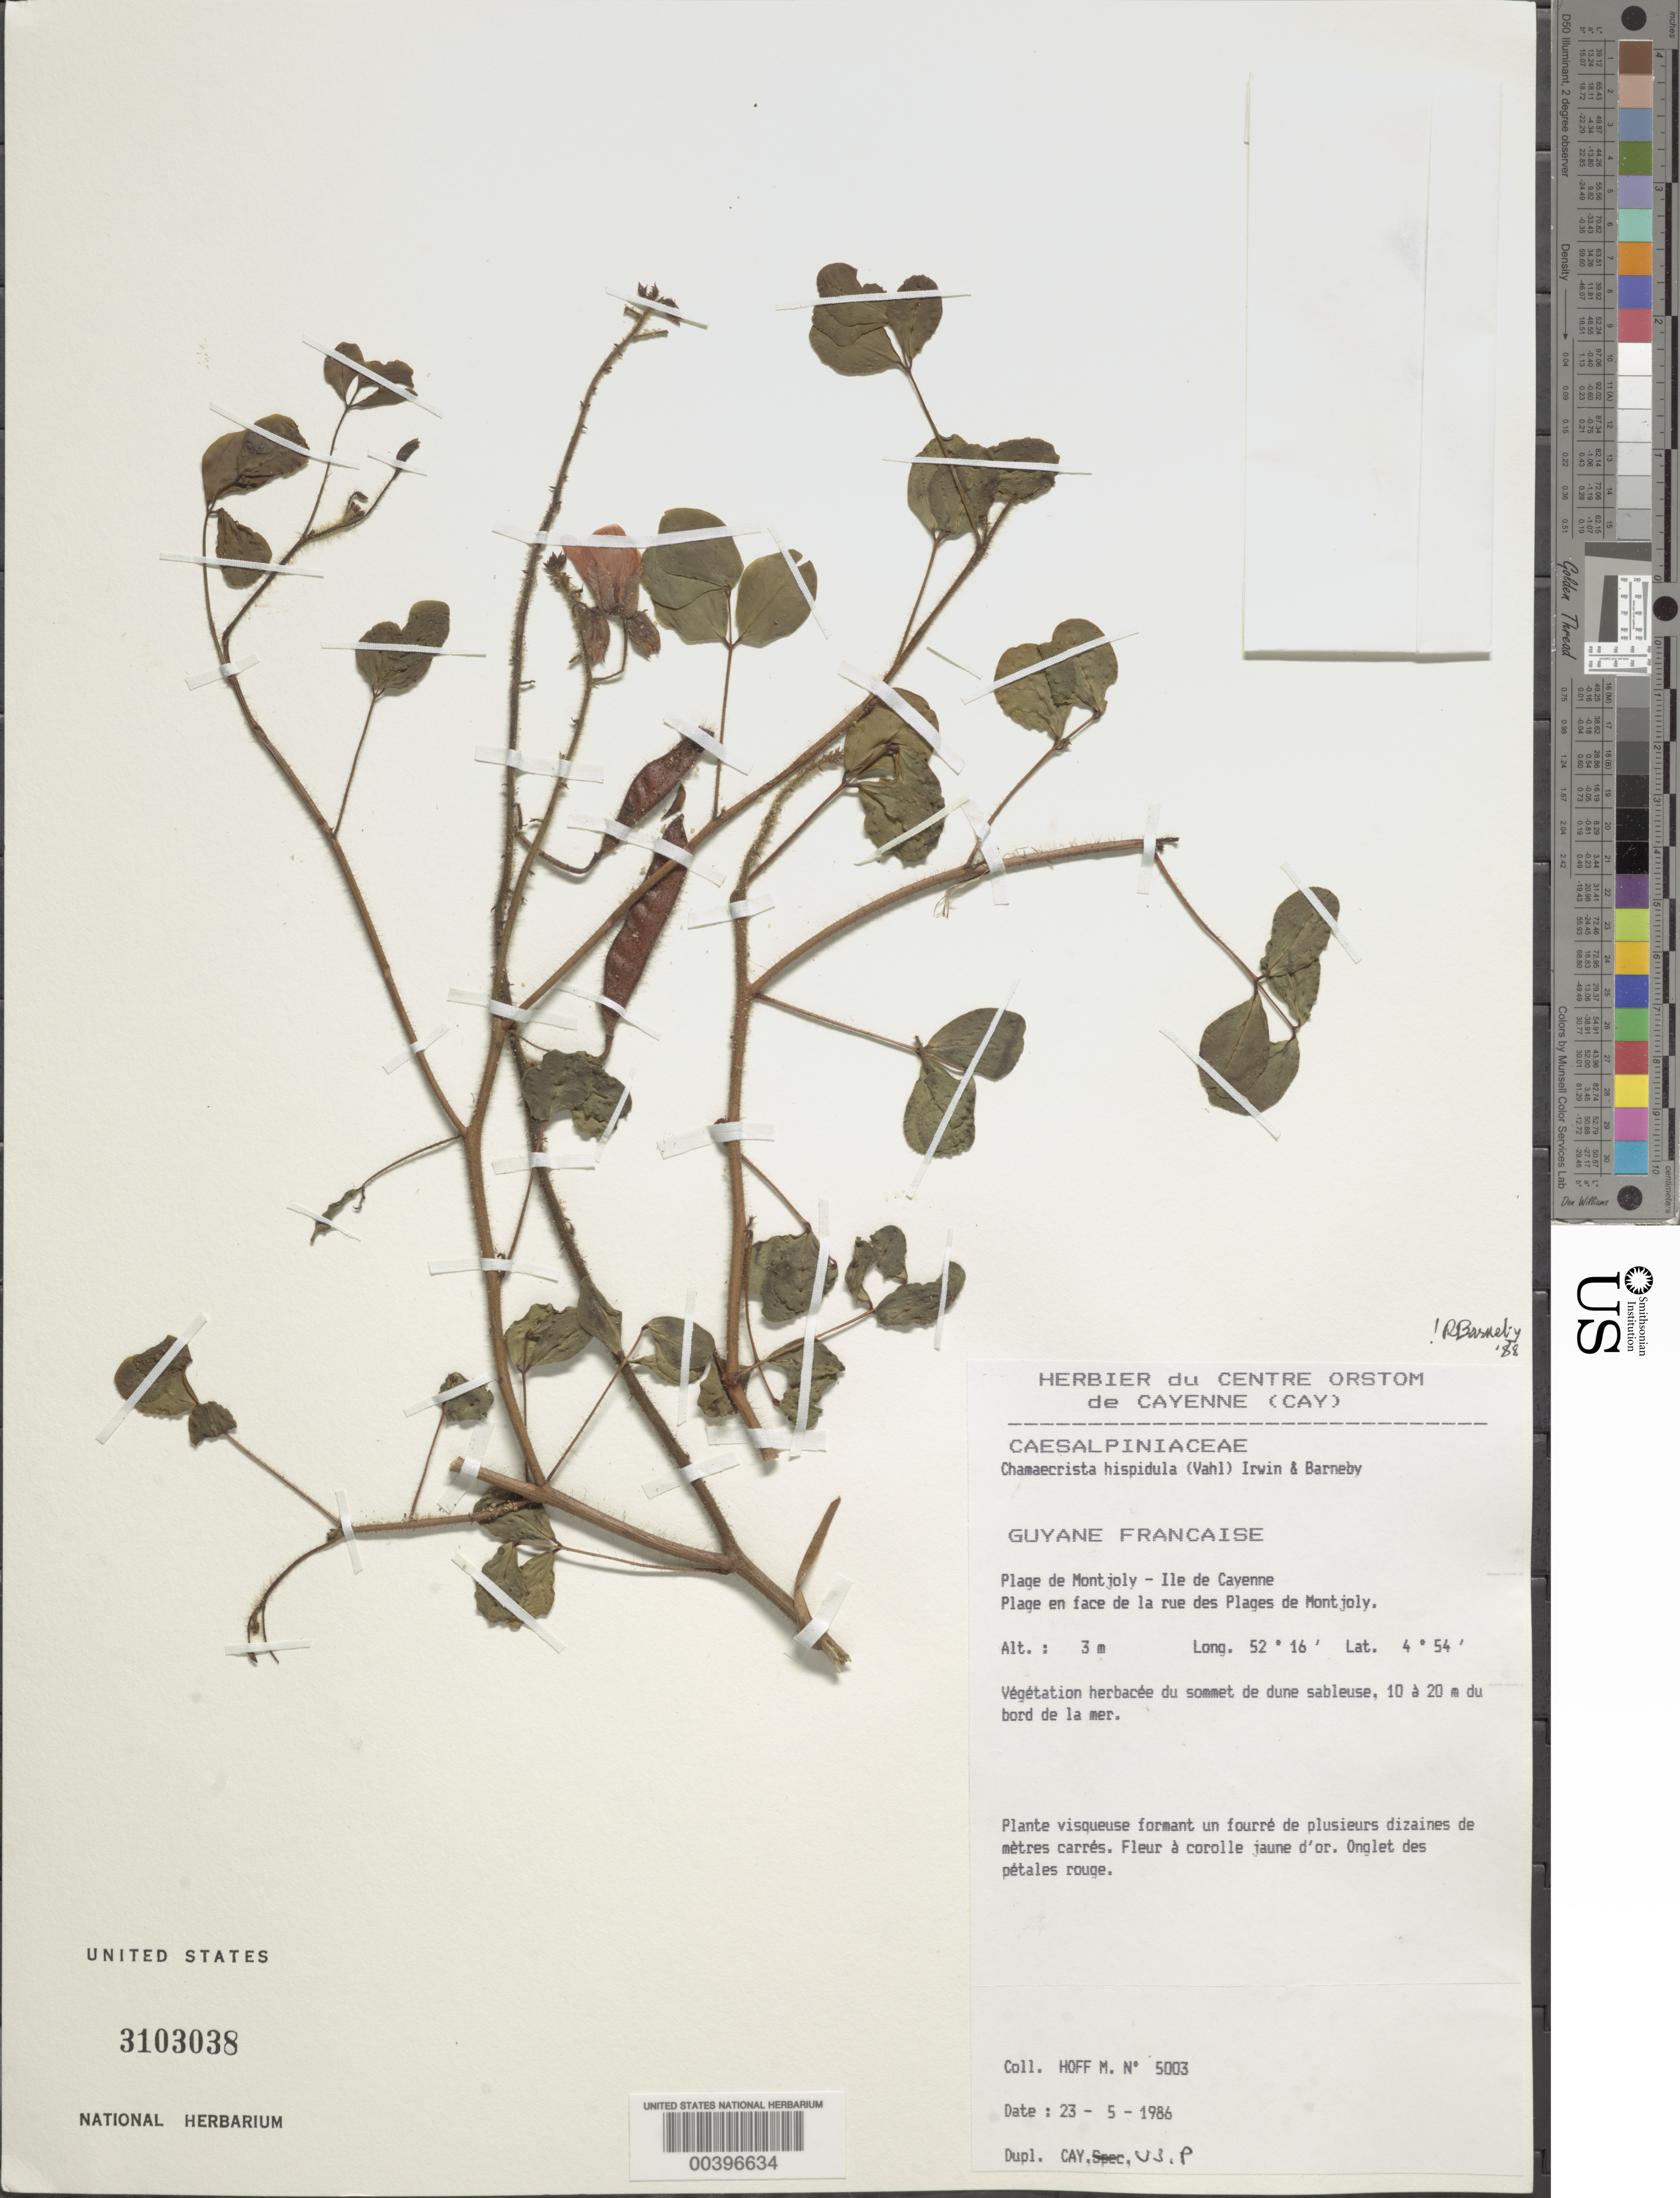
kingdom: Plantae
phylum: Tracheophyta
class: Magnoliopsida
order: Fabales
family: Fabaceae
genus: Chamaecrista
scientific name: Chamaecrista hispidula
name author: (Vahl) H.S. Irwin & Barneby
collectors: M. Hoff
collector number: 5003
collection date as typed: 23 May 1986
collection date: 1986-05-23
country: French Guiana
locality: Plage de Montjoly - Ile de Cayenne. Plage en face de la rue des Plages de Montjoly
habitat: Vegetation herbacee du summet de dune sableuse, 10 a 20m du bord de la mer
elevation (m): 3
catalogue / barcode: US 3103038